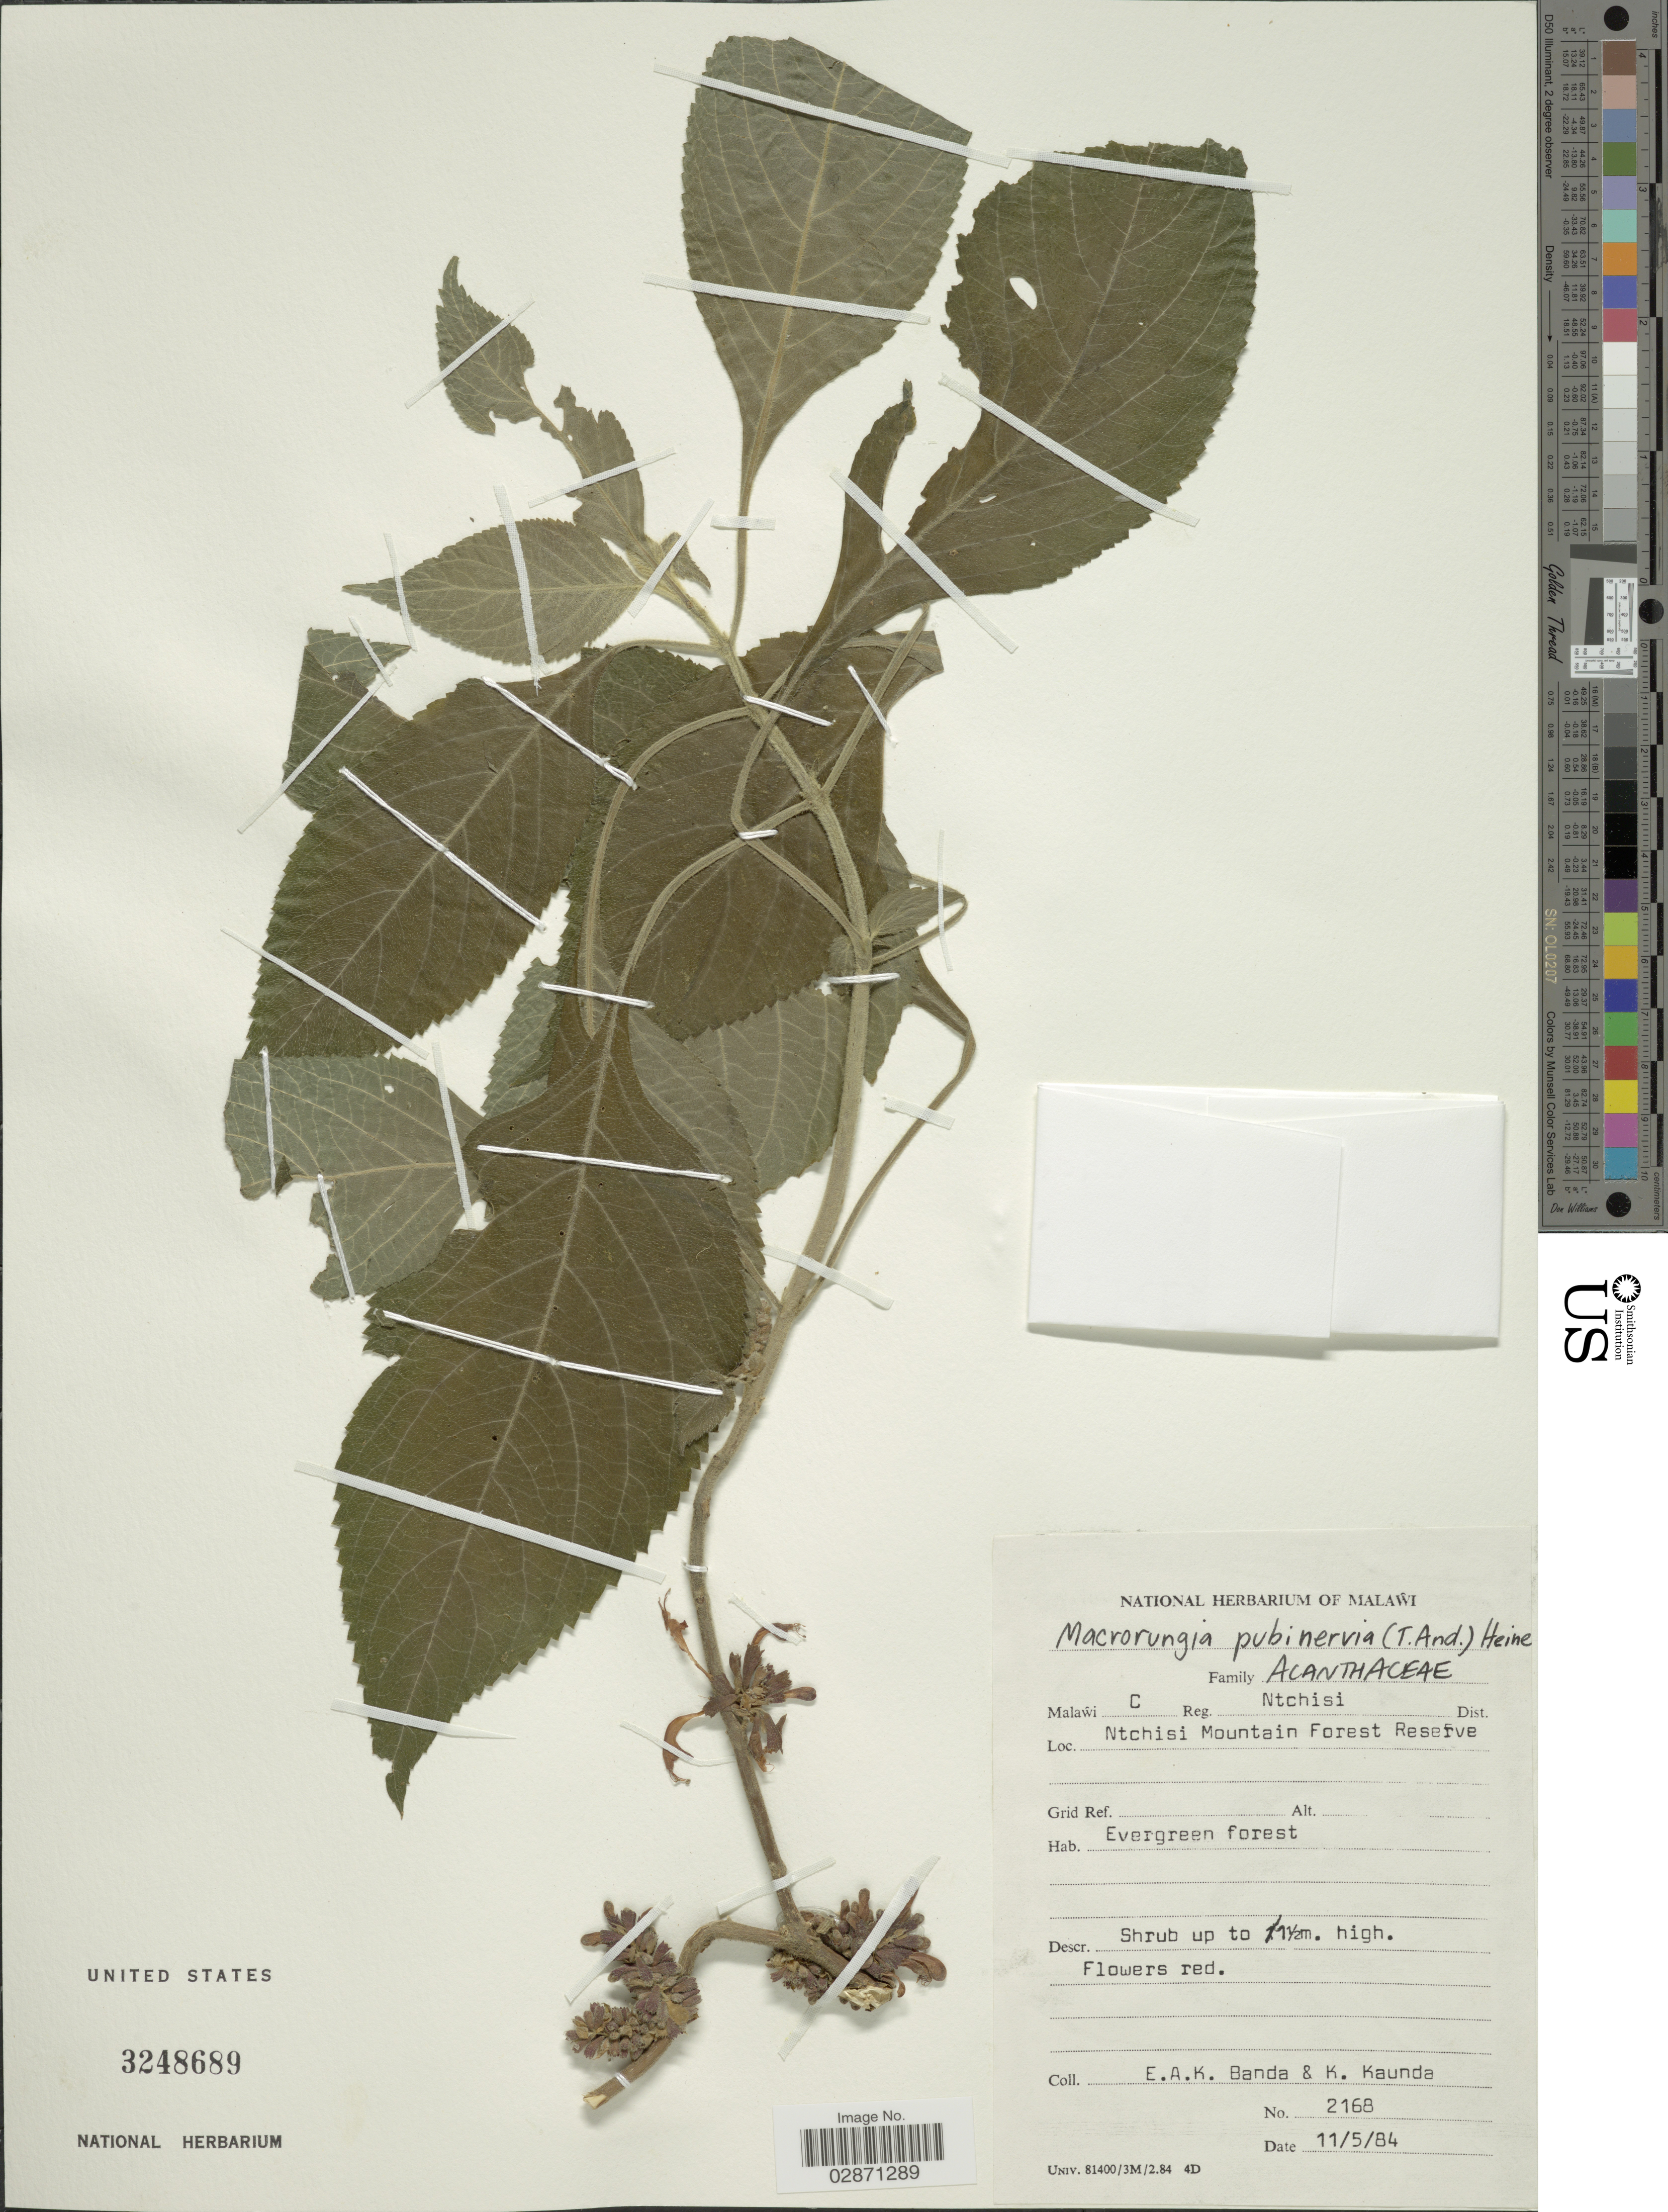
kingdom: Plantae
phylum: Tracheophyta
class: Magnoliopsida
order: Lamiales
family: Acanthaceae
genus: Macrorungia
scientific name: Macrorungia pubinervia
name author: (Benth.) C.B. Clarke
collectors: E. Banda & K. Kaunda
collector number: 2168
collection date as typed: Transcribed d/m/y: 11/5/84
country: Malawi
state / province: Central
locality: C Reg. Ntchisi Dist. Ntchisi Mountain Forest Reserve.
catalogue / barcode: US 3248689